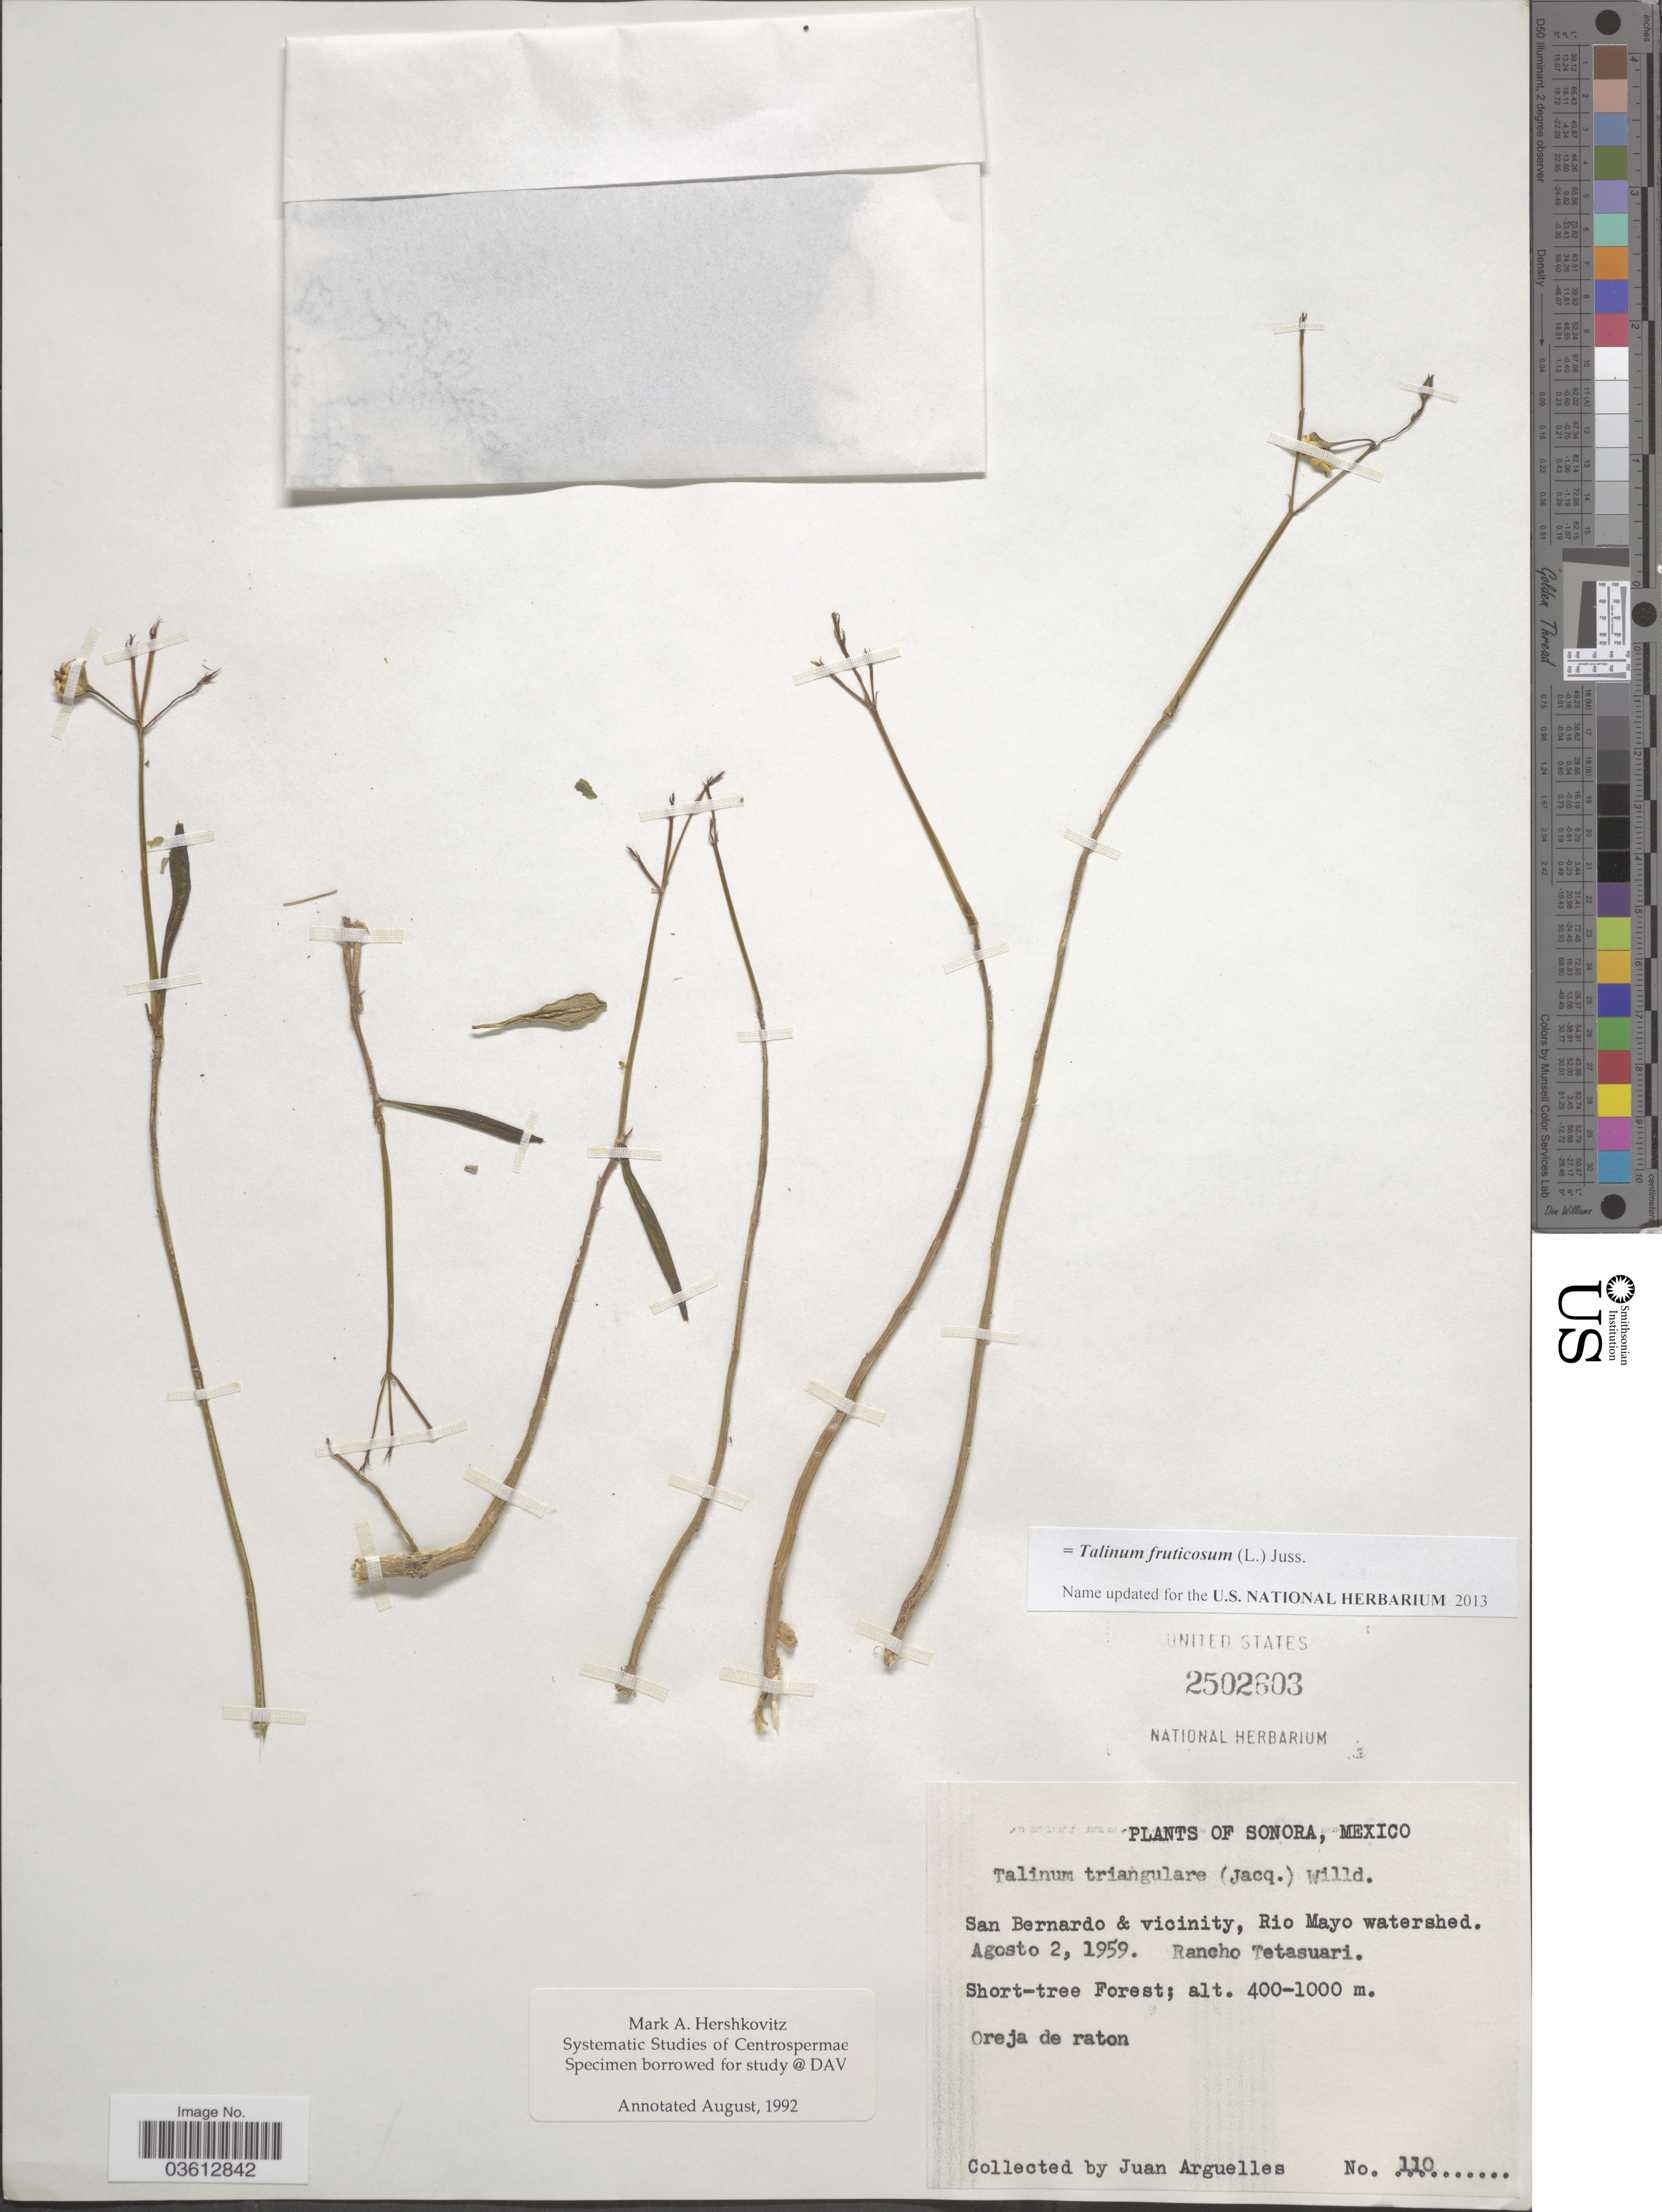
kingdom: Plantae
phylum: Tracheophyta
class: Magnoliopsida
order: Caryophyllales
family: Talinaceae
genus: Talinum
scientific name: Talinum fruticosum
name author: (L.) Juss.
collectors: J. Arguelles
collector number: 110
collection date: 1959-08-02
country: Mexico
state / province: Sonora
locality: San Bernardino & vicinity, Rio Mayo watershed. Rancho Tetasuari.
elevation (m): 400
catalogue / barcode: US 2502603